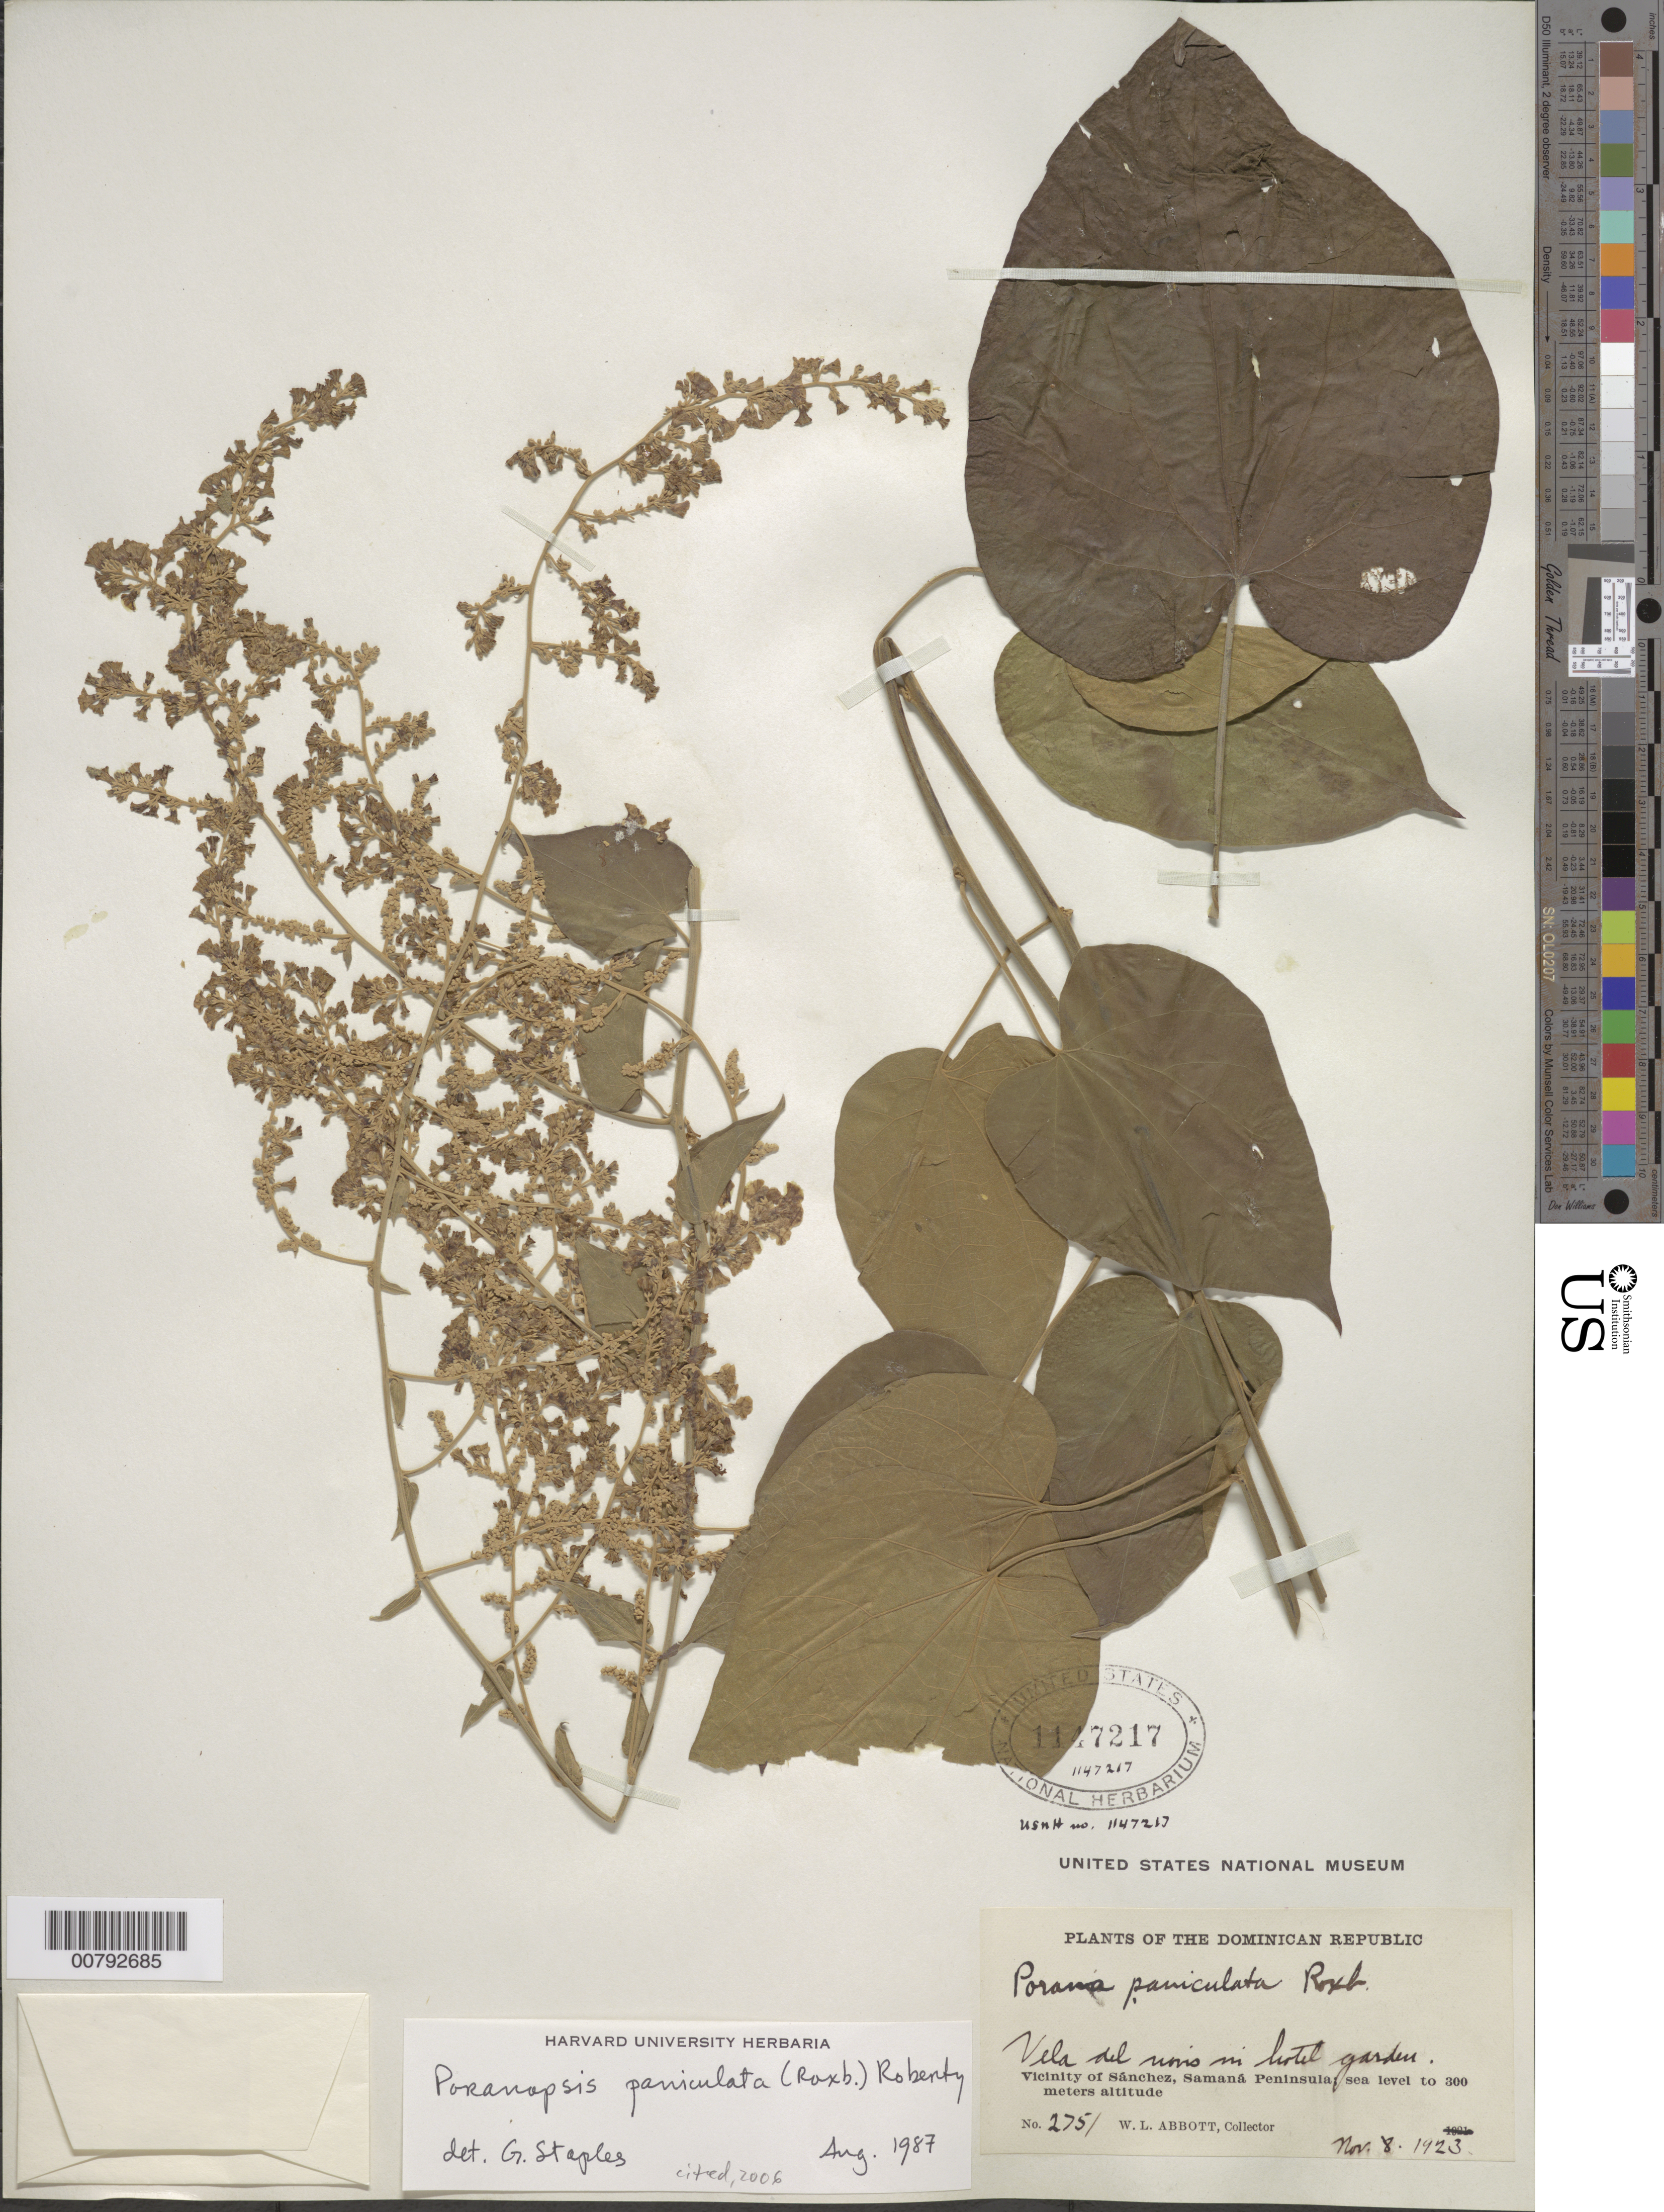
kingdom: Plantae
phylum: Tracheophyta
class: Magnoliopsida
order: Solanales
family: Convolvulaceae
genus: Poranopsis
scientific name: Poranopsis paniculata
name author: (Roxb.) Roberty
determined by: Staples, G. W.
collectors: W. L. Abbott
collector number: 2751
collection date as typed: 08 Nov 1923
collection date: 1923-11-08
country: Dominican Republic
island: Hispaniola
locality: Samaná Peninsula, vicinity of Sánchez.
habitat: "Vela del novis" in hotel garden.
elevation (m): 0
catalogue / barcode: US 1147217